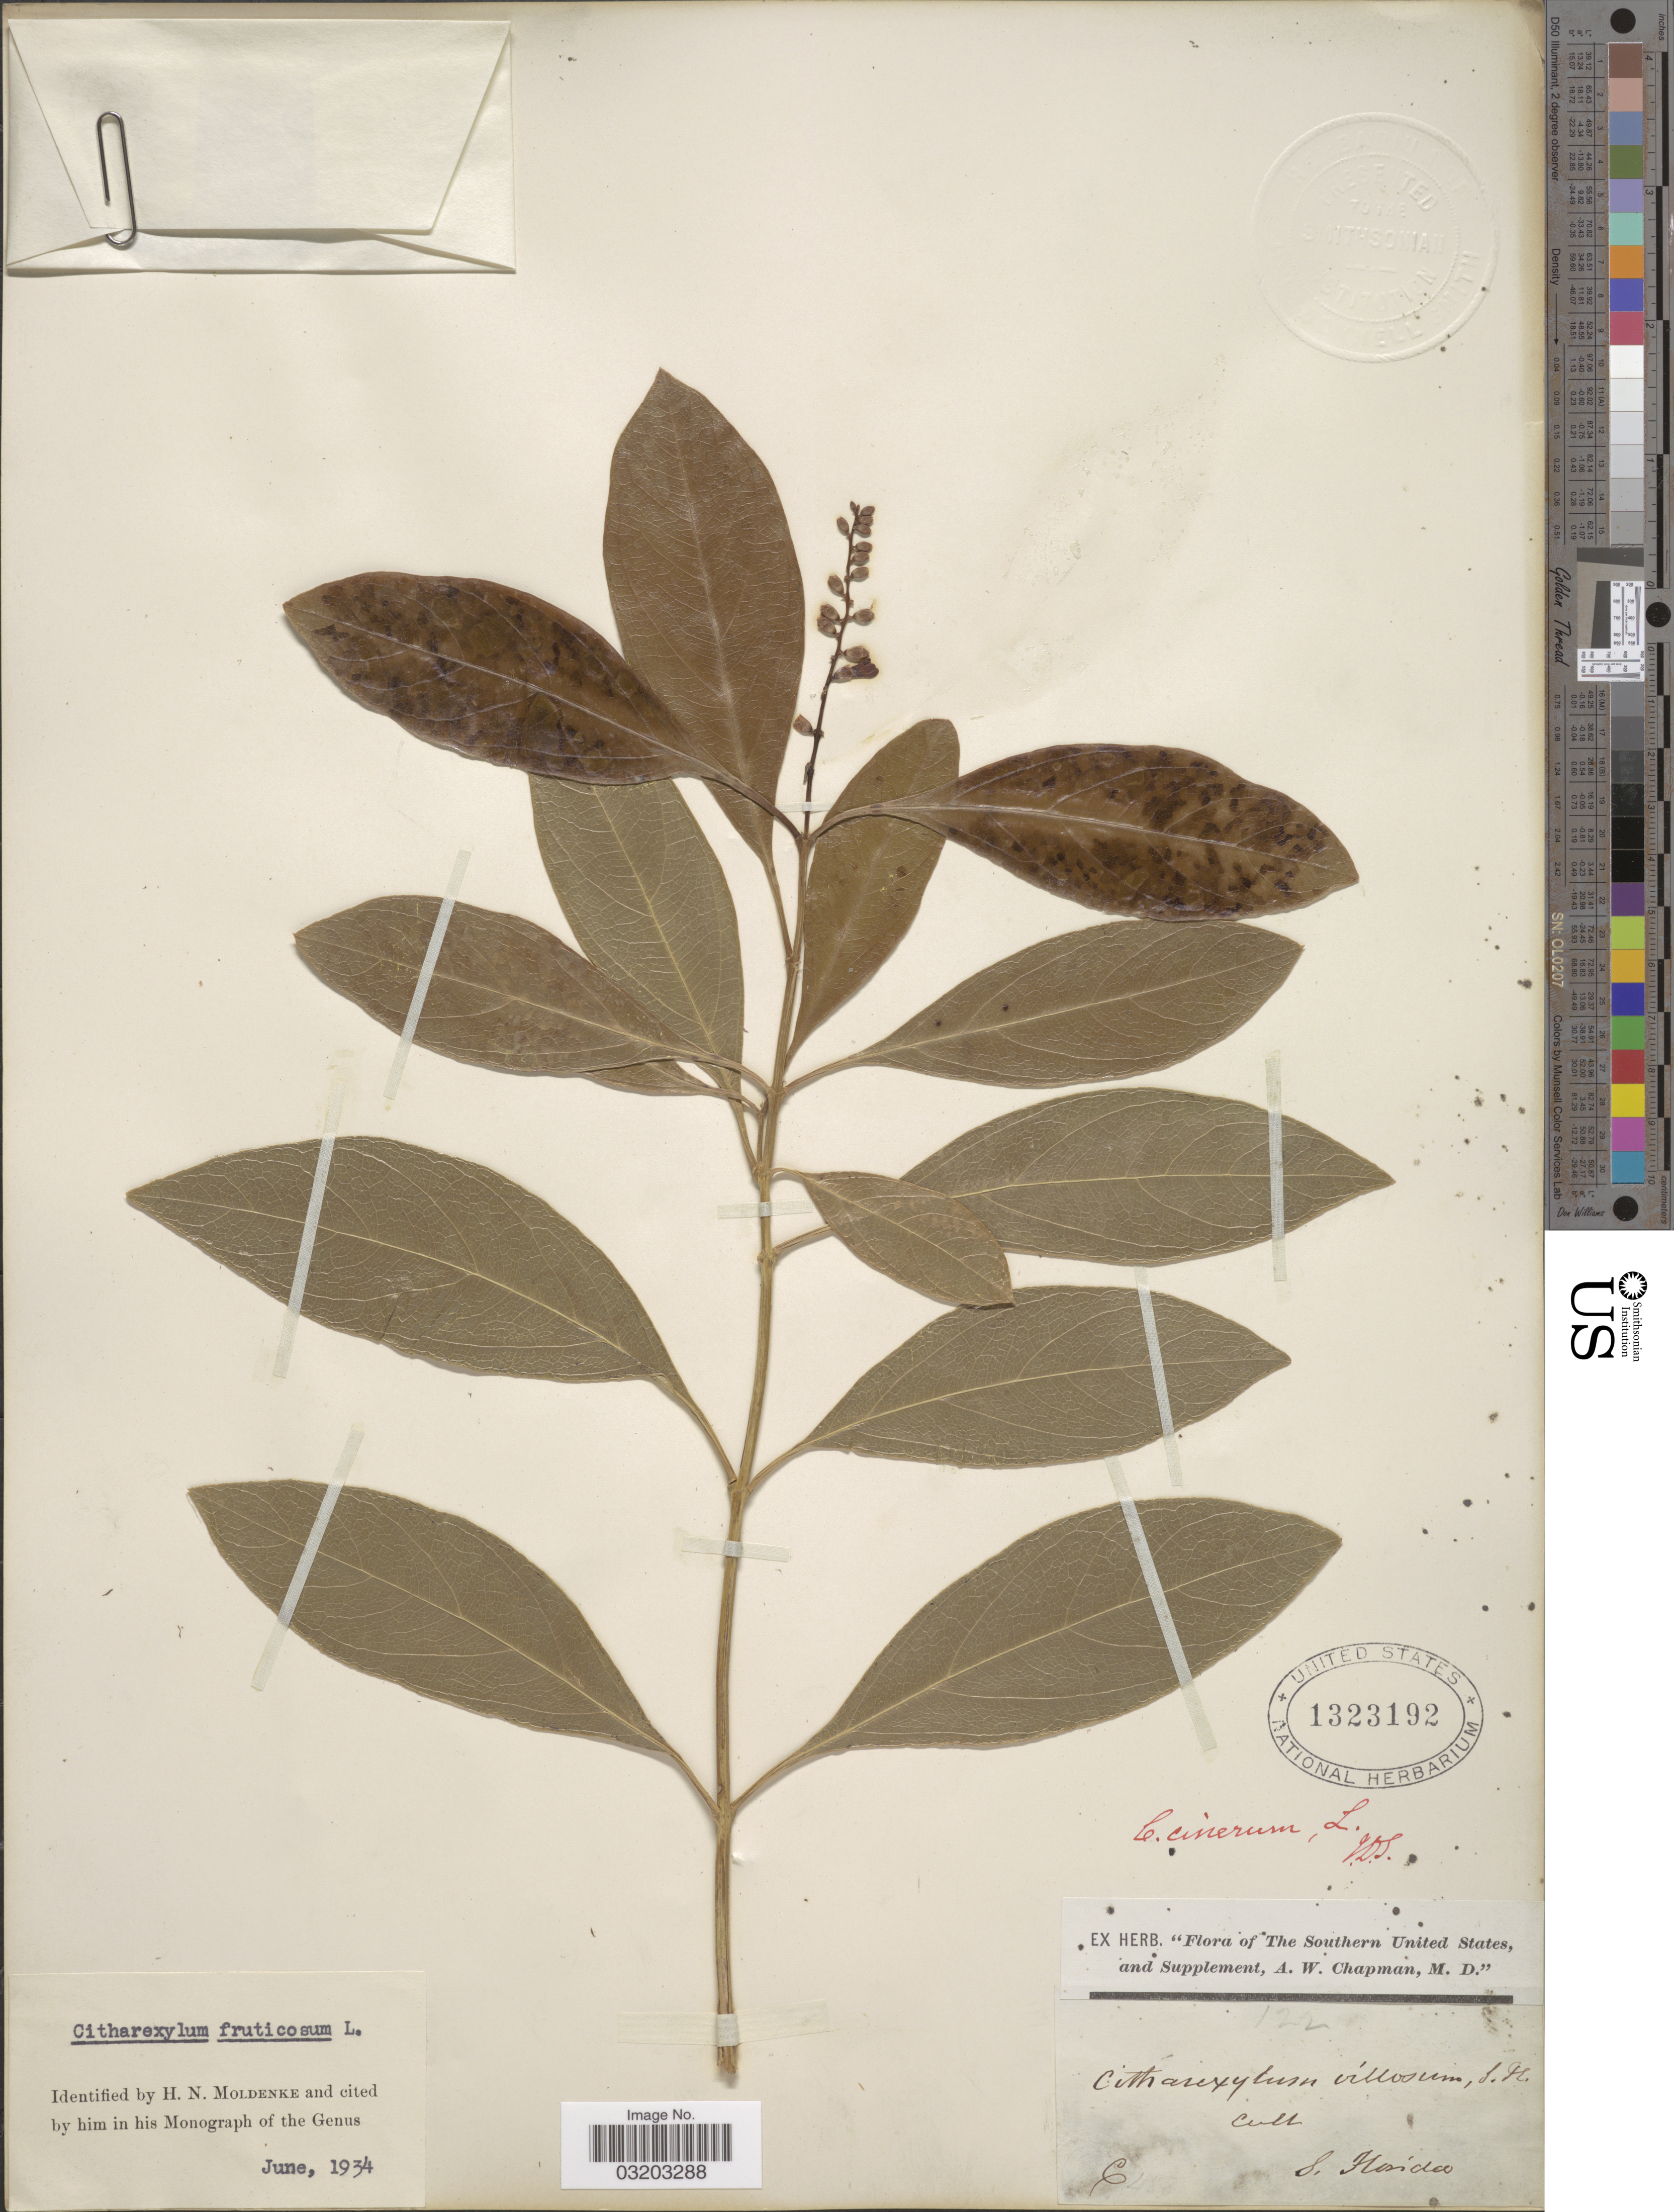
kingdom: Plantae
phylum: Tracheophyta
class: Magnoliopsida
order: Lamiales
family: Verbenaceae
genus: Citharexylum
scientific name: Citharexylum fruticosum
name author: L.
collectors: A. W. Chapman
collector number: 488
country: United States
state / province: Florida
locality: Southern United States. S. Florida.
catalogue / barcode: US 1323192